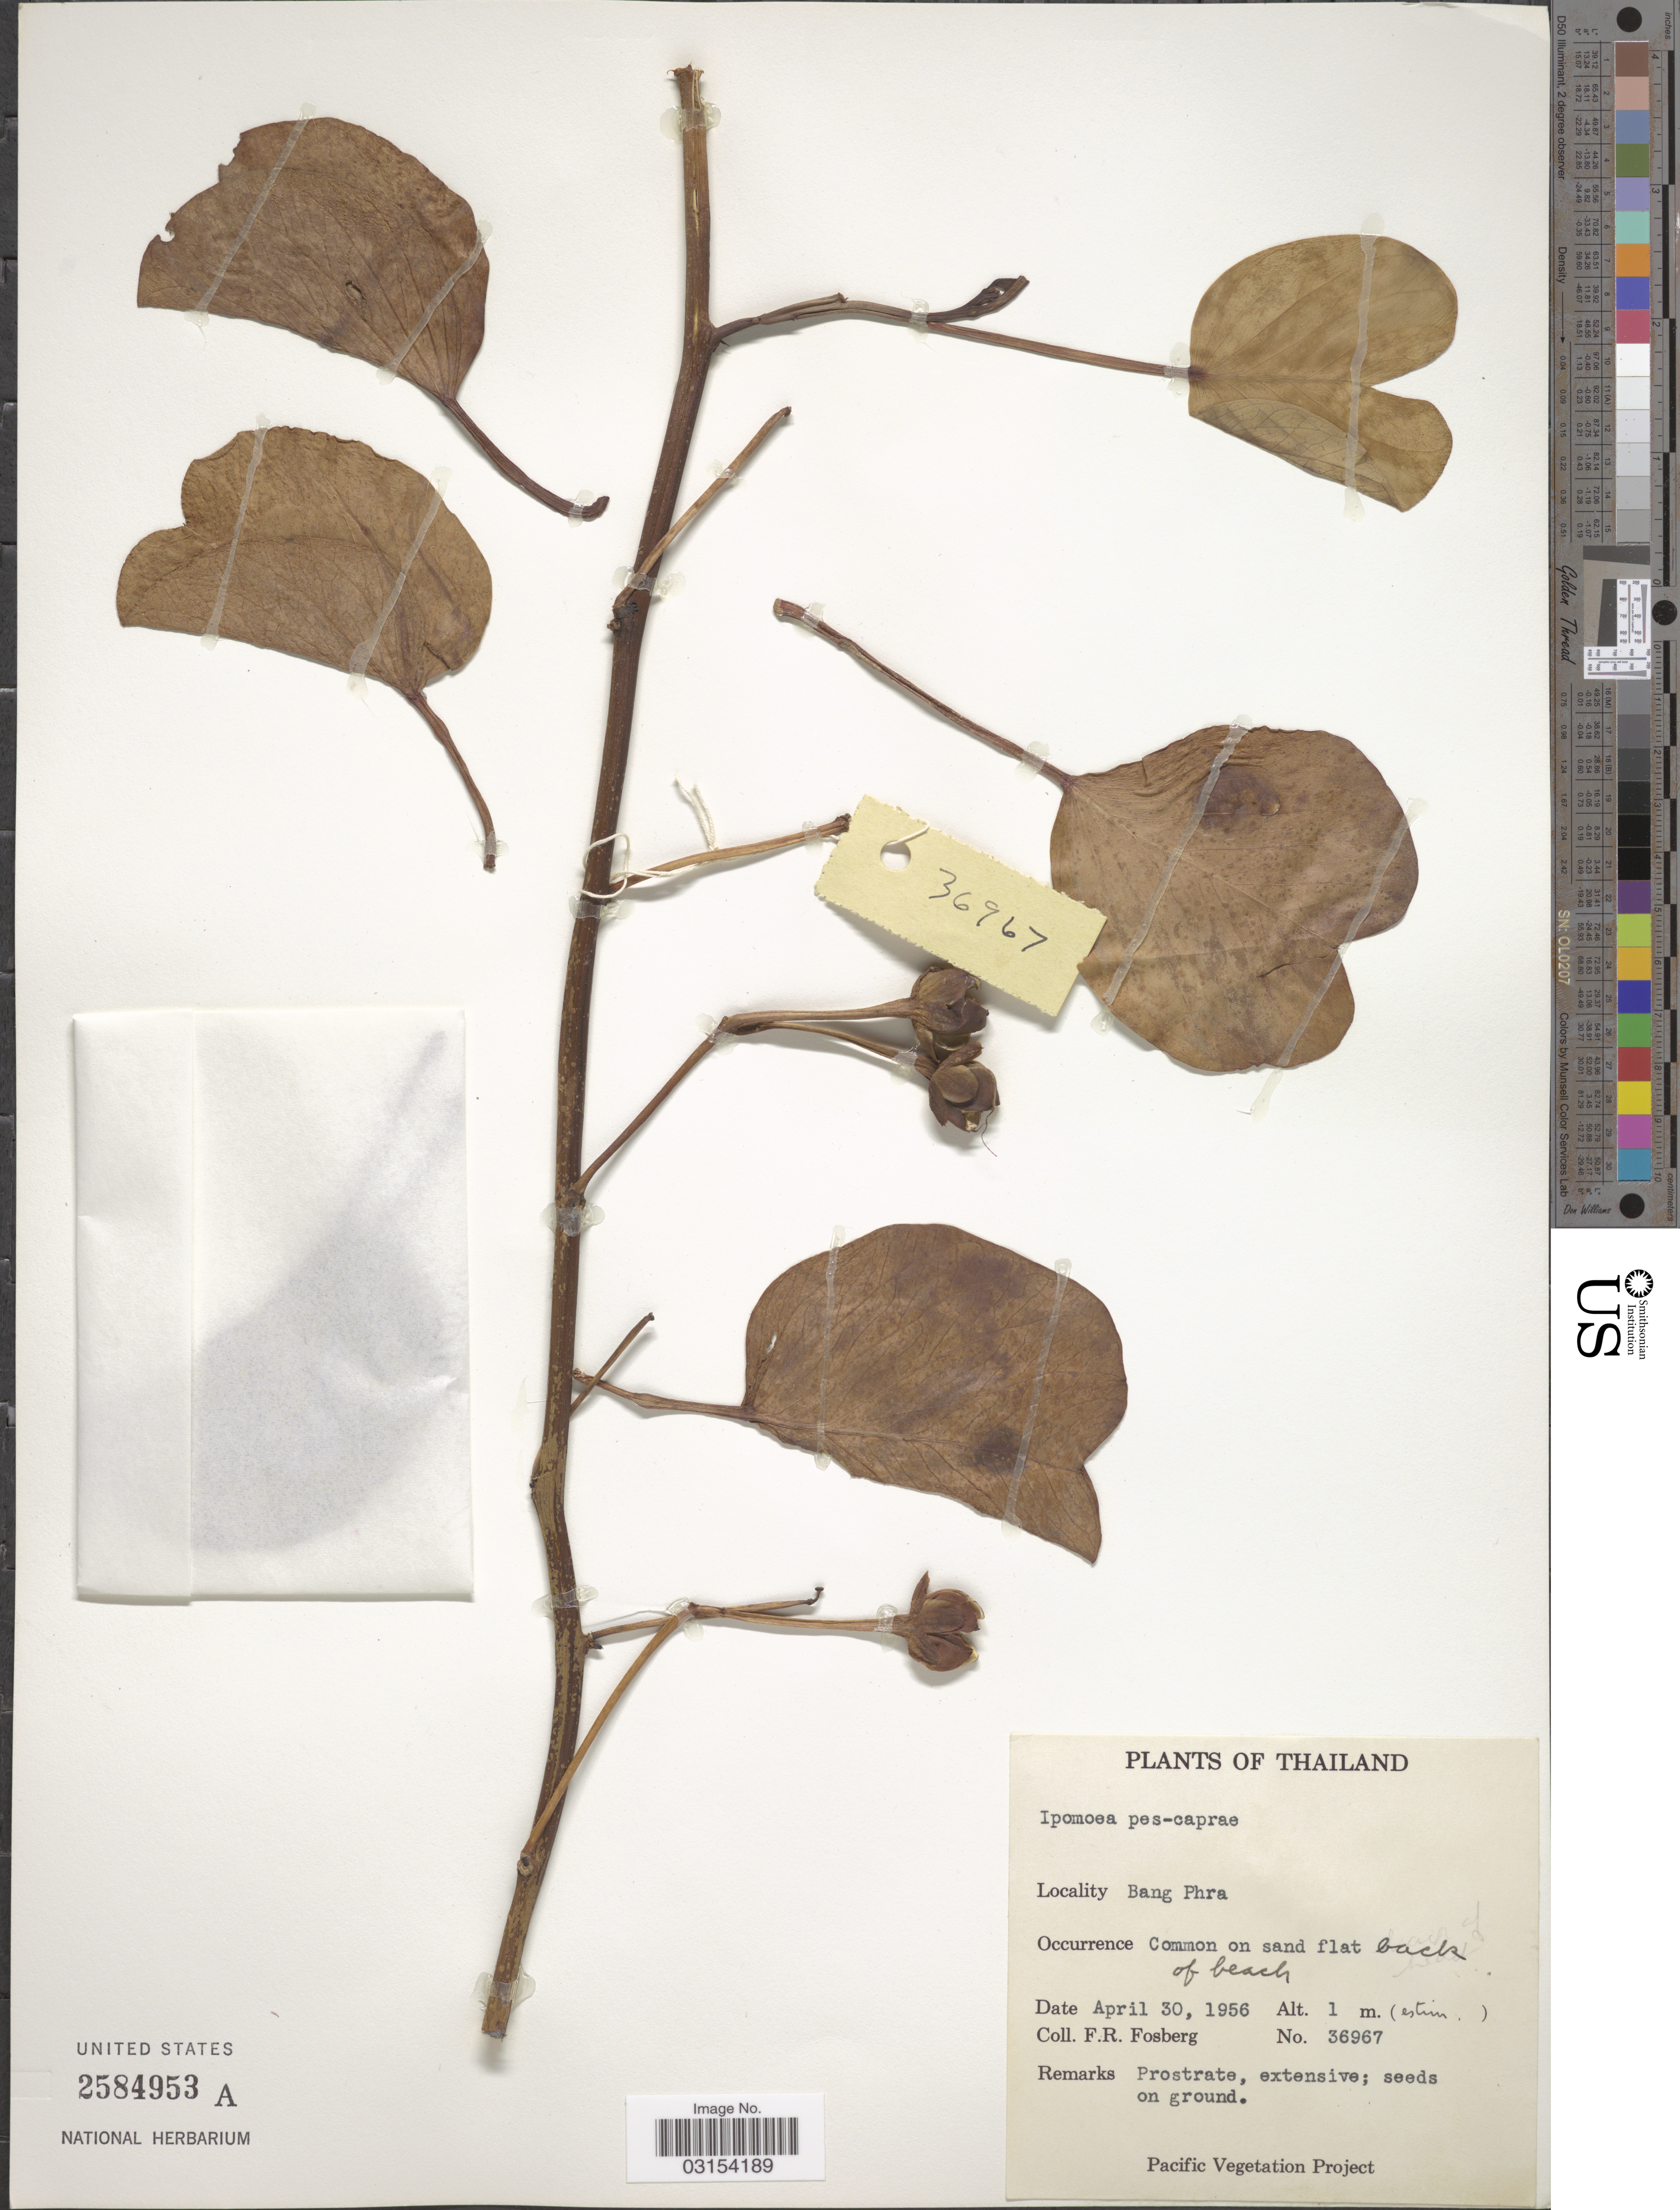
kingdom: Plantae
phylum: Tracheophyta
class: Magnoliopsida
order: Solanales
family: Convolvulaceae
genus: Ipomoea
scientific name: Ipomoea pes-caprae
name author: (L.) R. Br.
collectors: F. R. Fosberg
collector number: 36967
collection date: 1956-04-30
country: Thailand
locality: Bang Phra.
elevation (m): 1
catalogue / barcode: US 2584953A